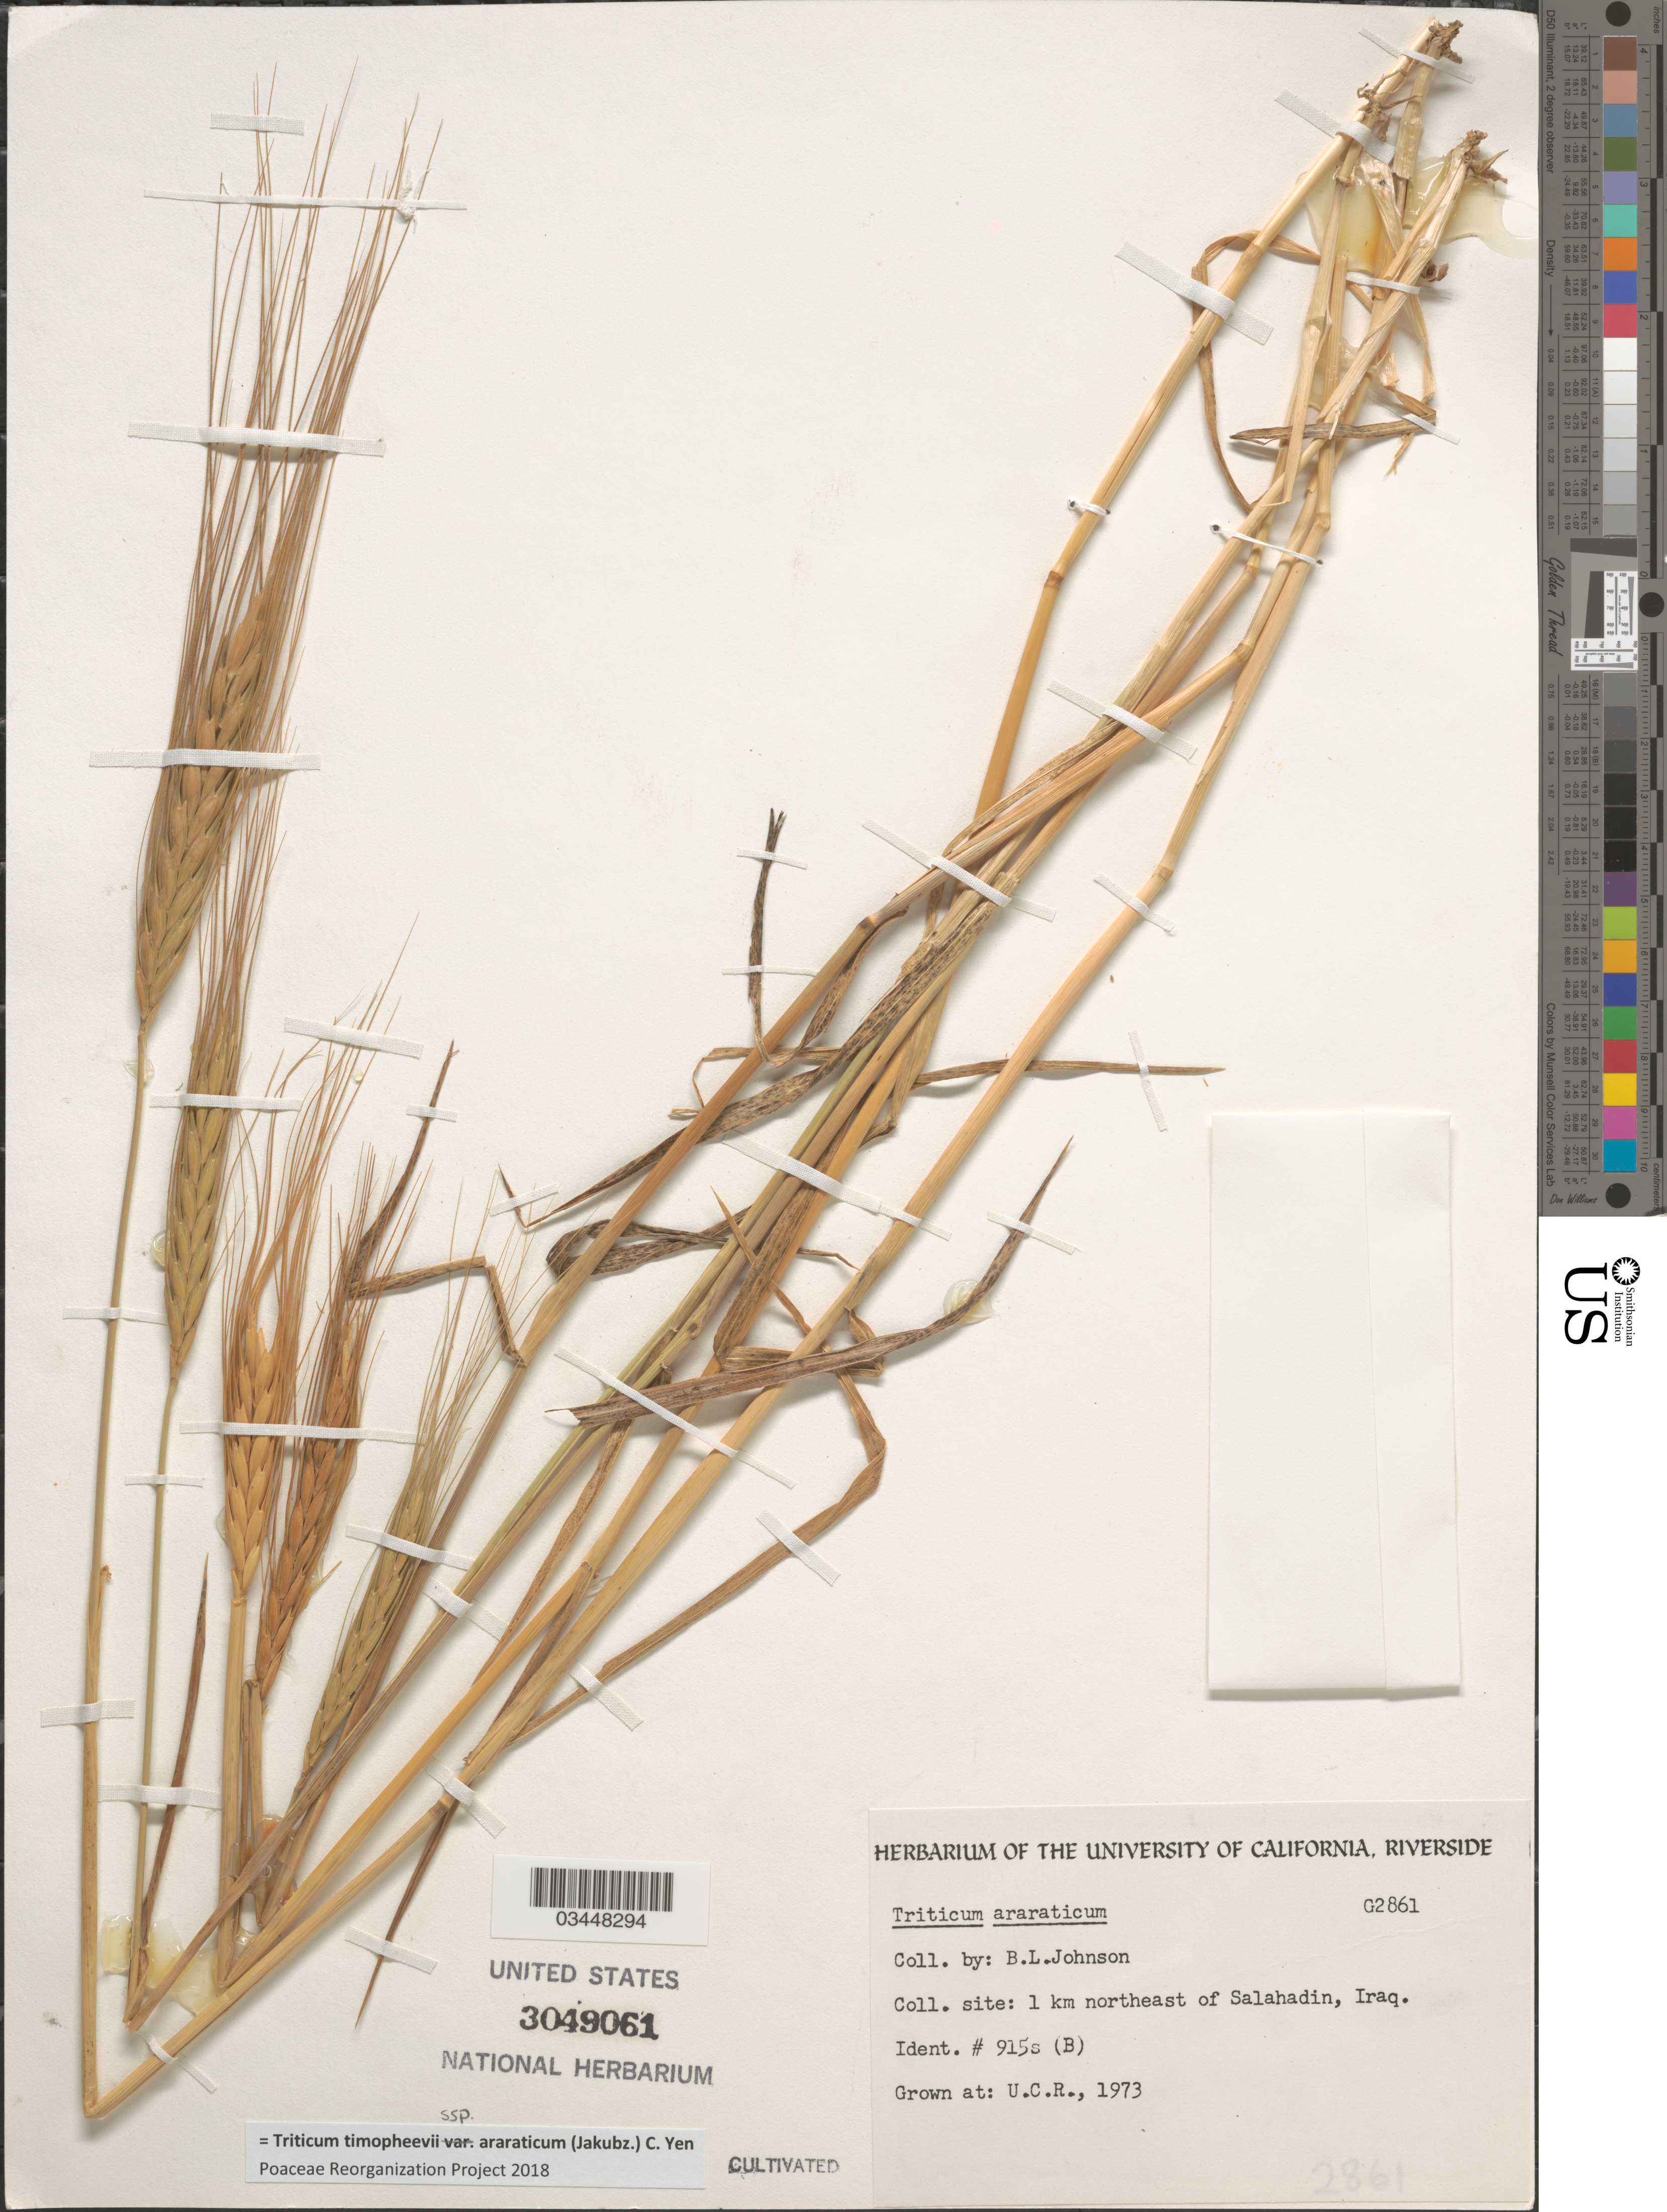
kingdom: Plantae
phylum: Tracheophyta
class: Liliopsida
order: Poales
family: Poaceae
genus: Triticum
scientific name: Triticum timopheevii subsp. araraticum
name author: (Jakubz.) C. Yen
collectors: ex herb. Univ. of California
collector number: G2861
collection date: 1973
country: United States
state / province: California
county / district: Riverside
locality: U.C.R.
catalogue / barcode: US 3049061